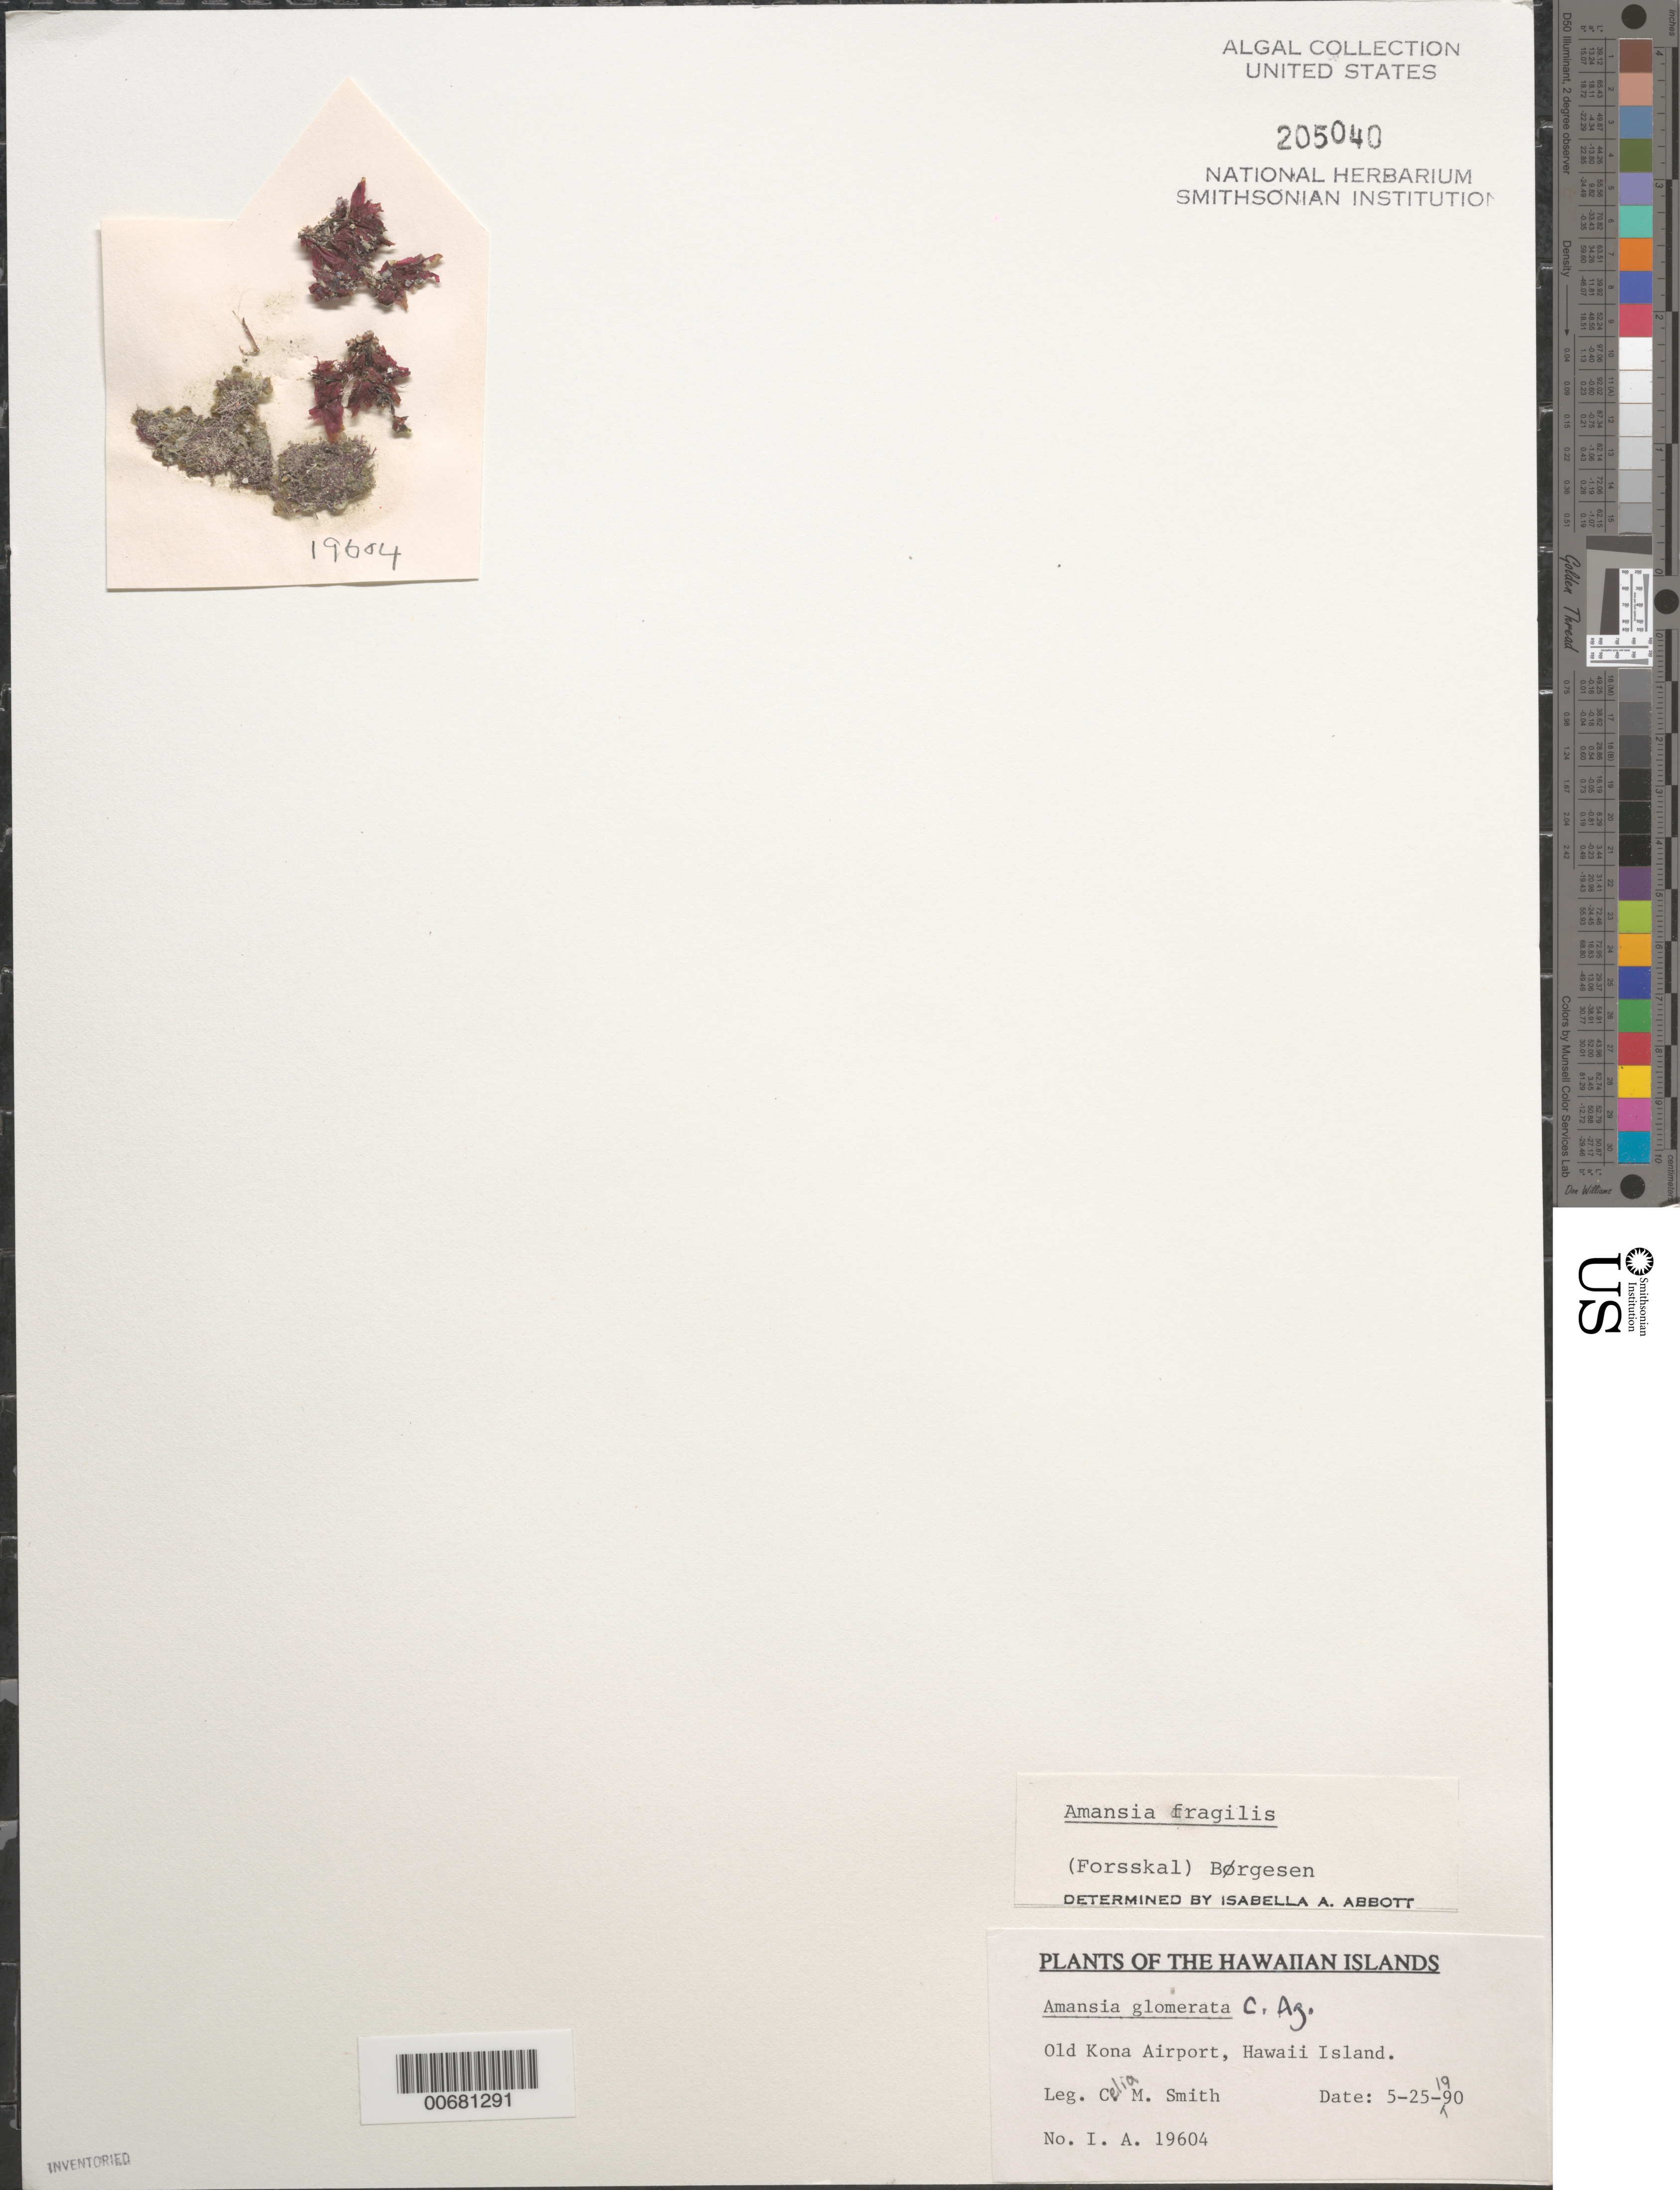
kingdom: Plantae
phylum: Rhodophyta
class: Florideophyceae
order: Ceramiales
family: Rhodomelaceae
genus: Amansia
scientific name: Amansia fragilis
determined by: Abbott, Isabella A.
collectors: C. M. Smith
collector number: IAA 19604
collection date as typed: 25 May 1990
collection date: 1990-05-25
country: United States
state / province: Hawaii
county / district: Hawaii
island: Hawaii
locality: Old Kona Airport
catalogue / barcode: US 205040